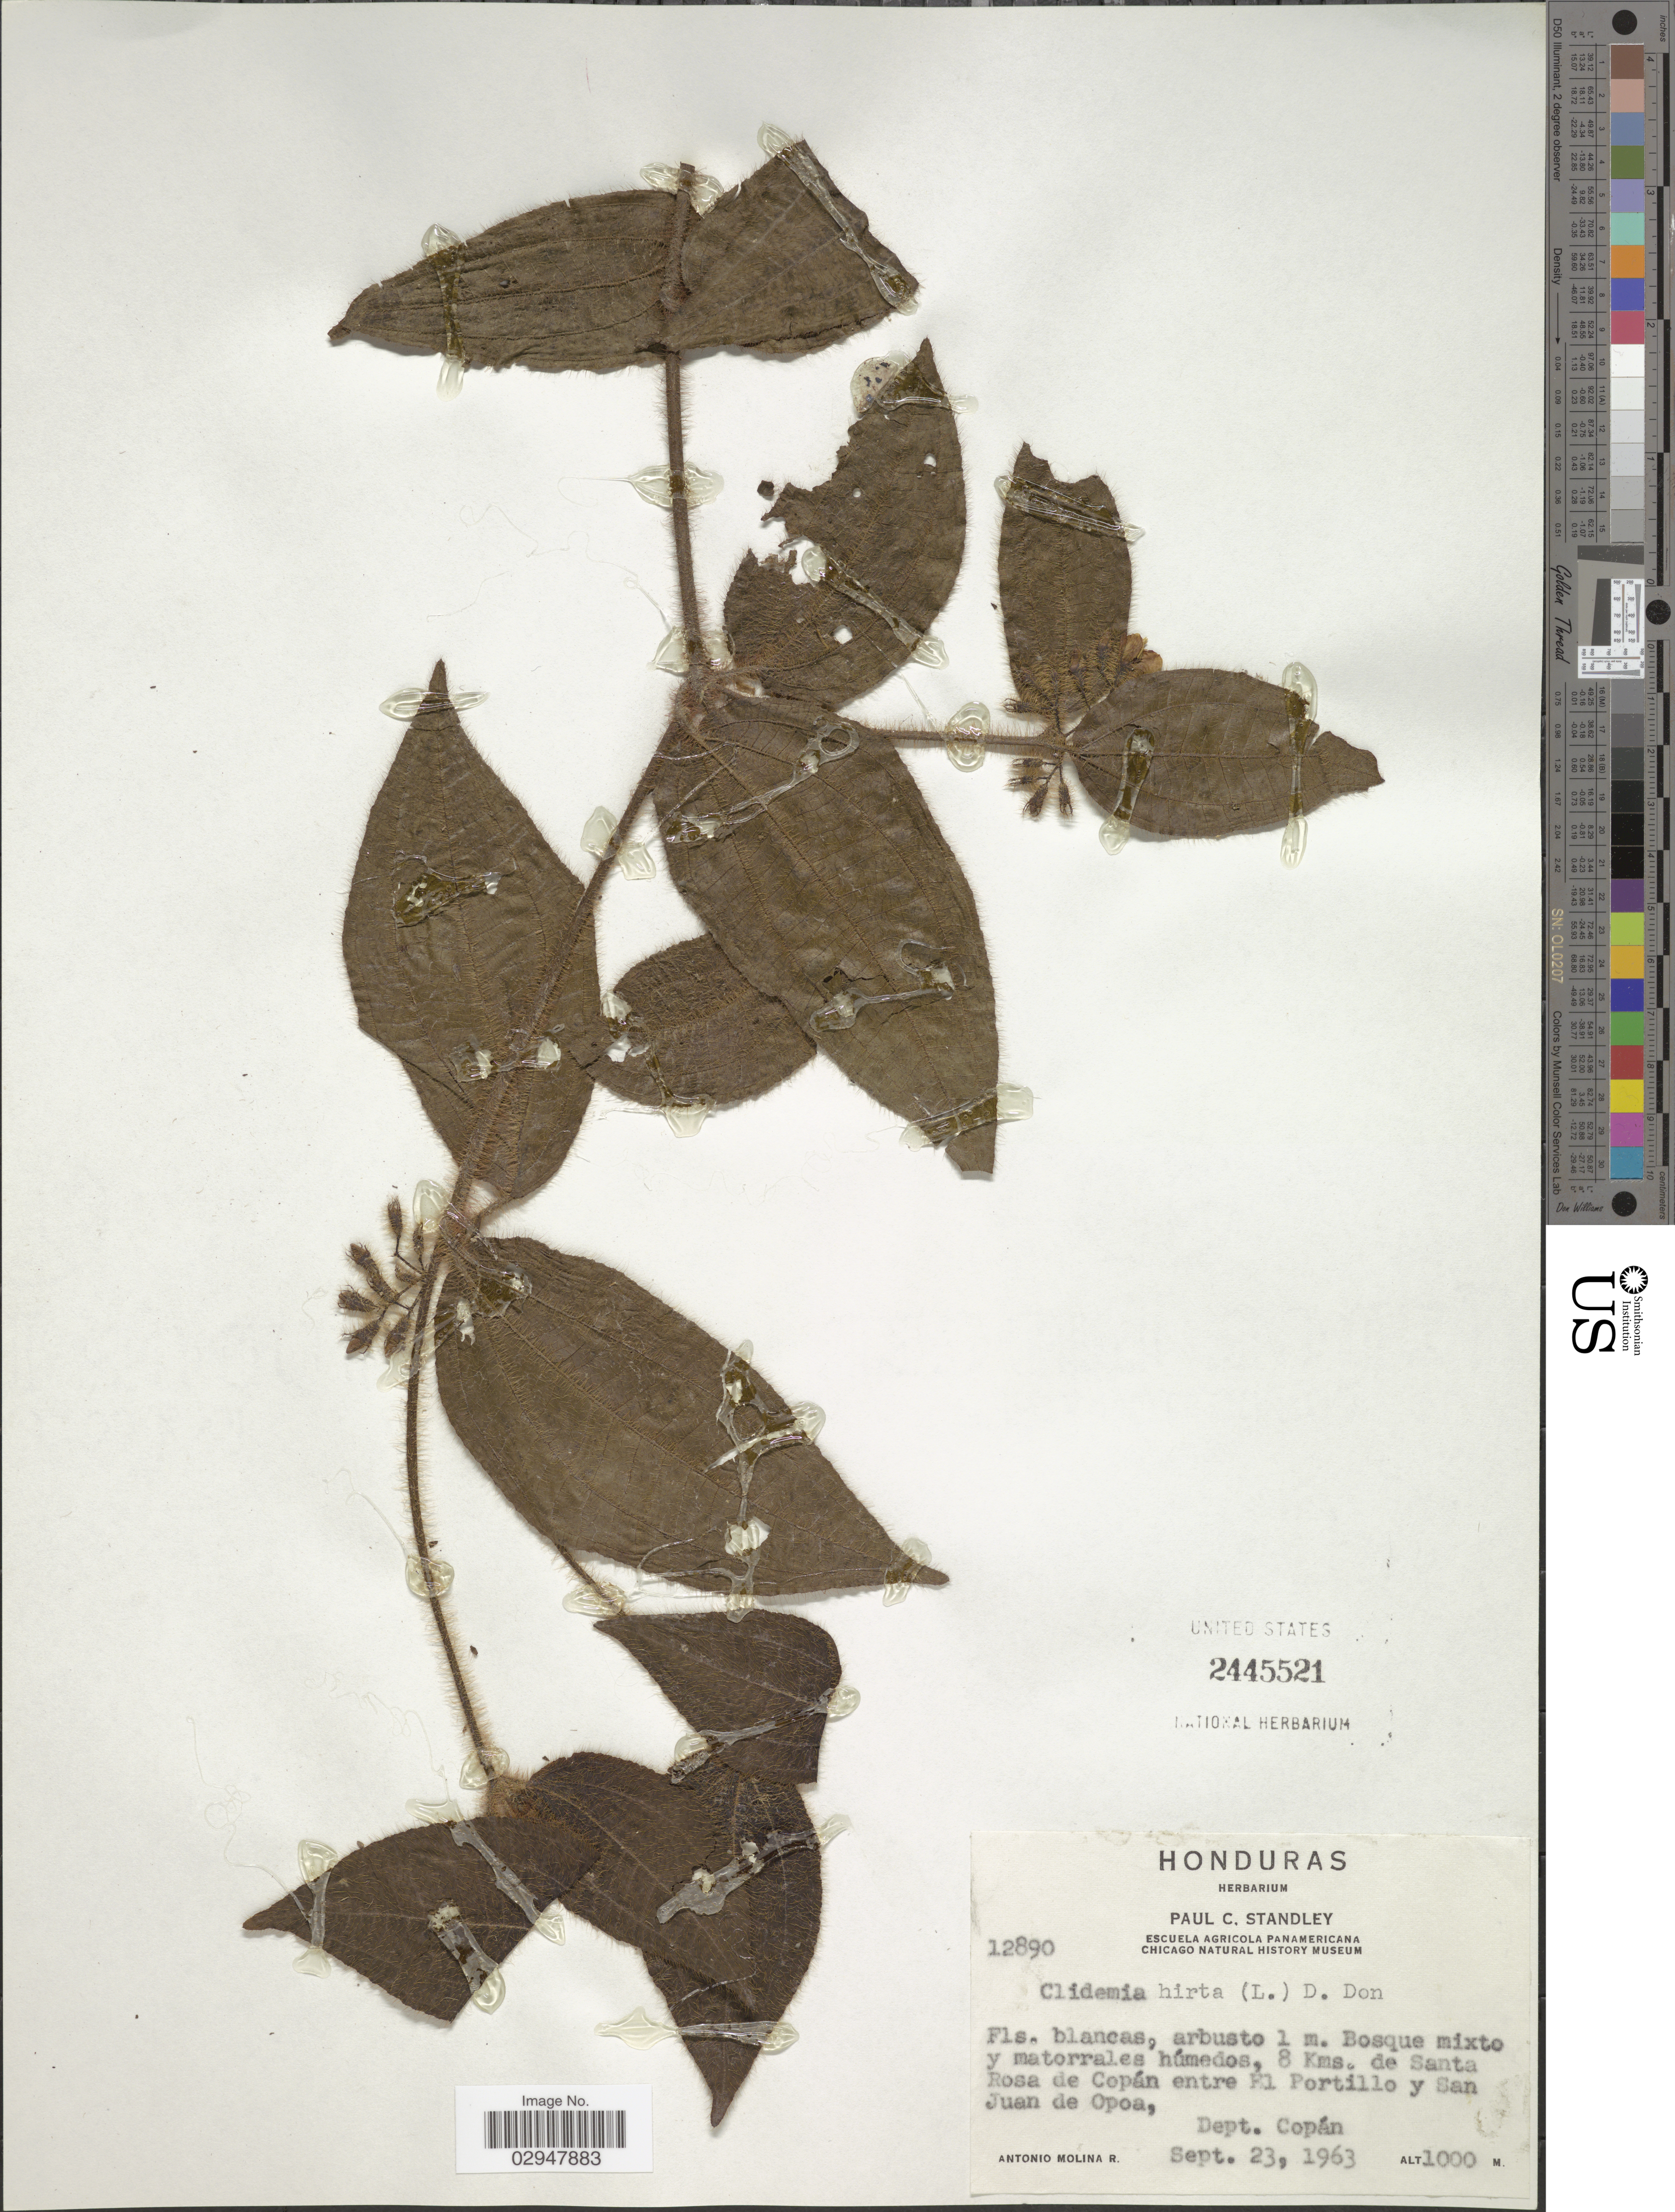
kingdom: Plantae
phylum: Tracheophyta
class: Magnoliopsida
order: Myrtales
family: Melastomataceae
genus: Miconia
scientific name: Miconia hirta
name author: Cogn.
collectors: A. Molina R.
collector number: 12890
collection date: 1963-09-23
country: Honduras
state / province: Copán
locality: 8 Kms. de Santa Rosa de Copán entre El Portillo y San Juan de Opoa, Dept. Copán.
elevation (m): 1000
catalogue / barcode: US 2445521